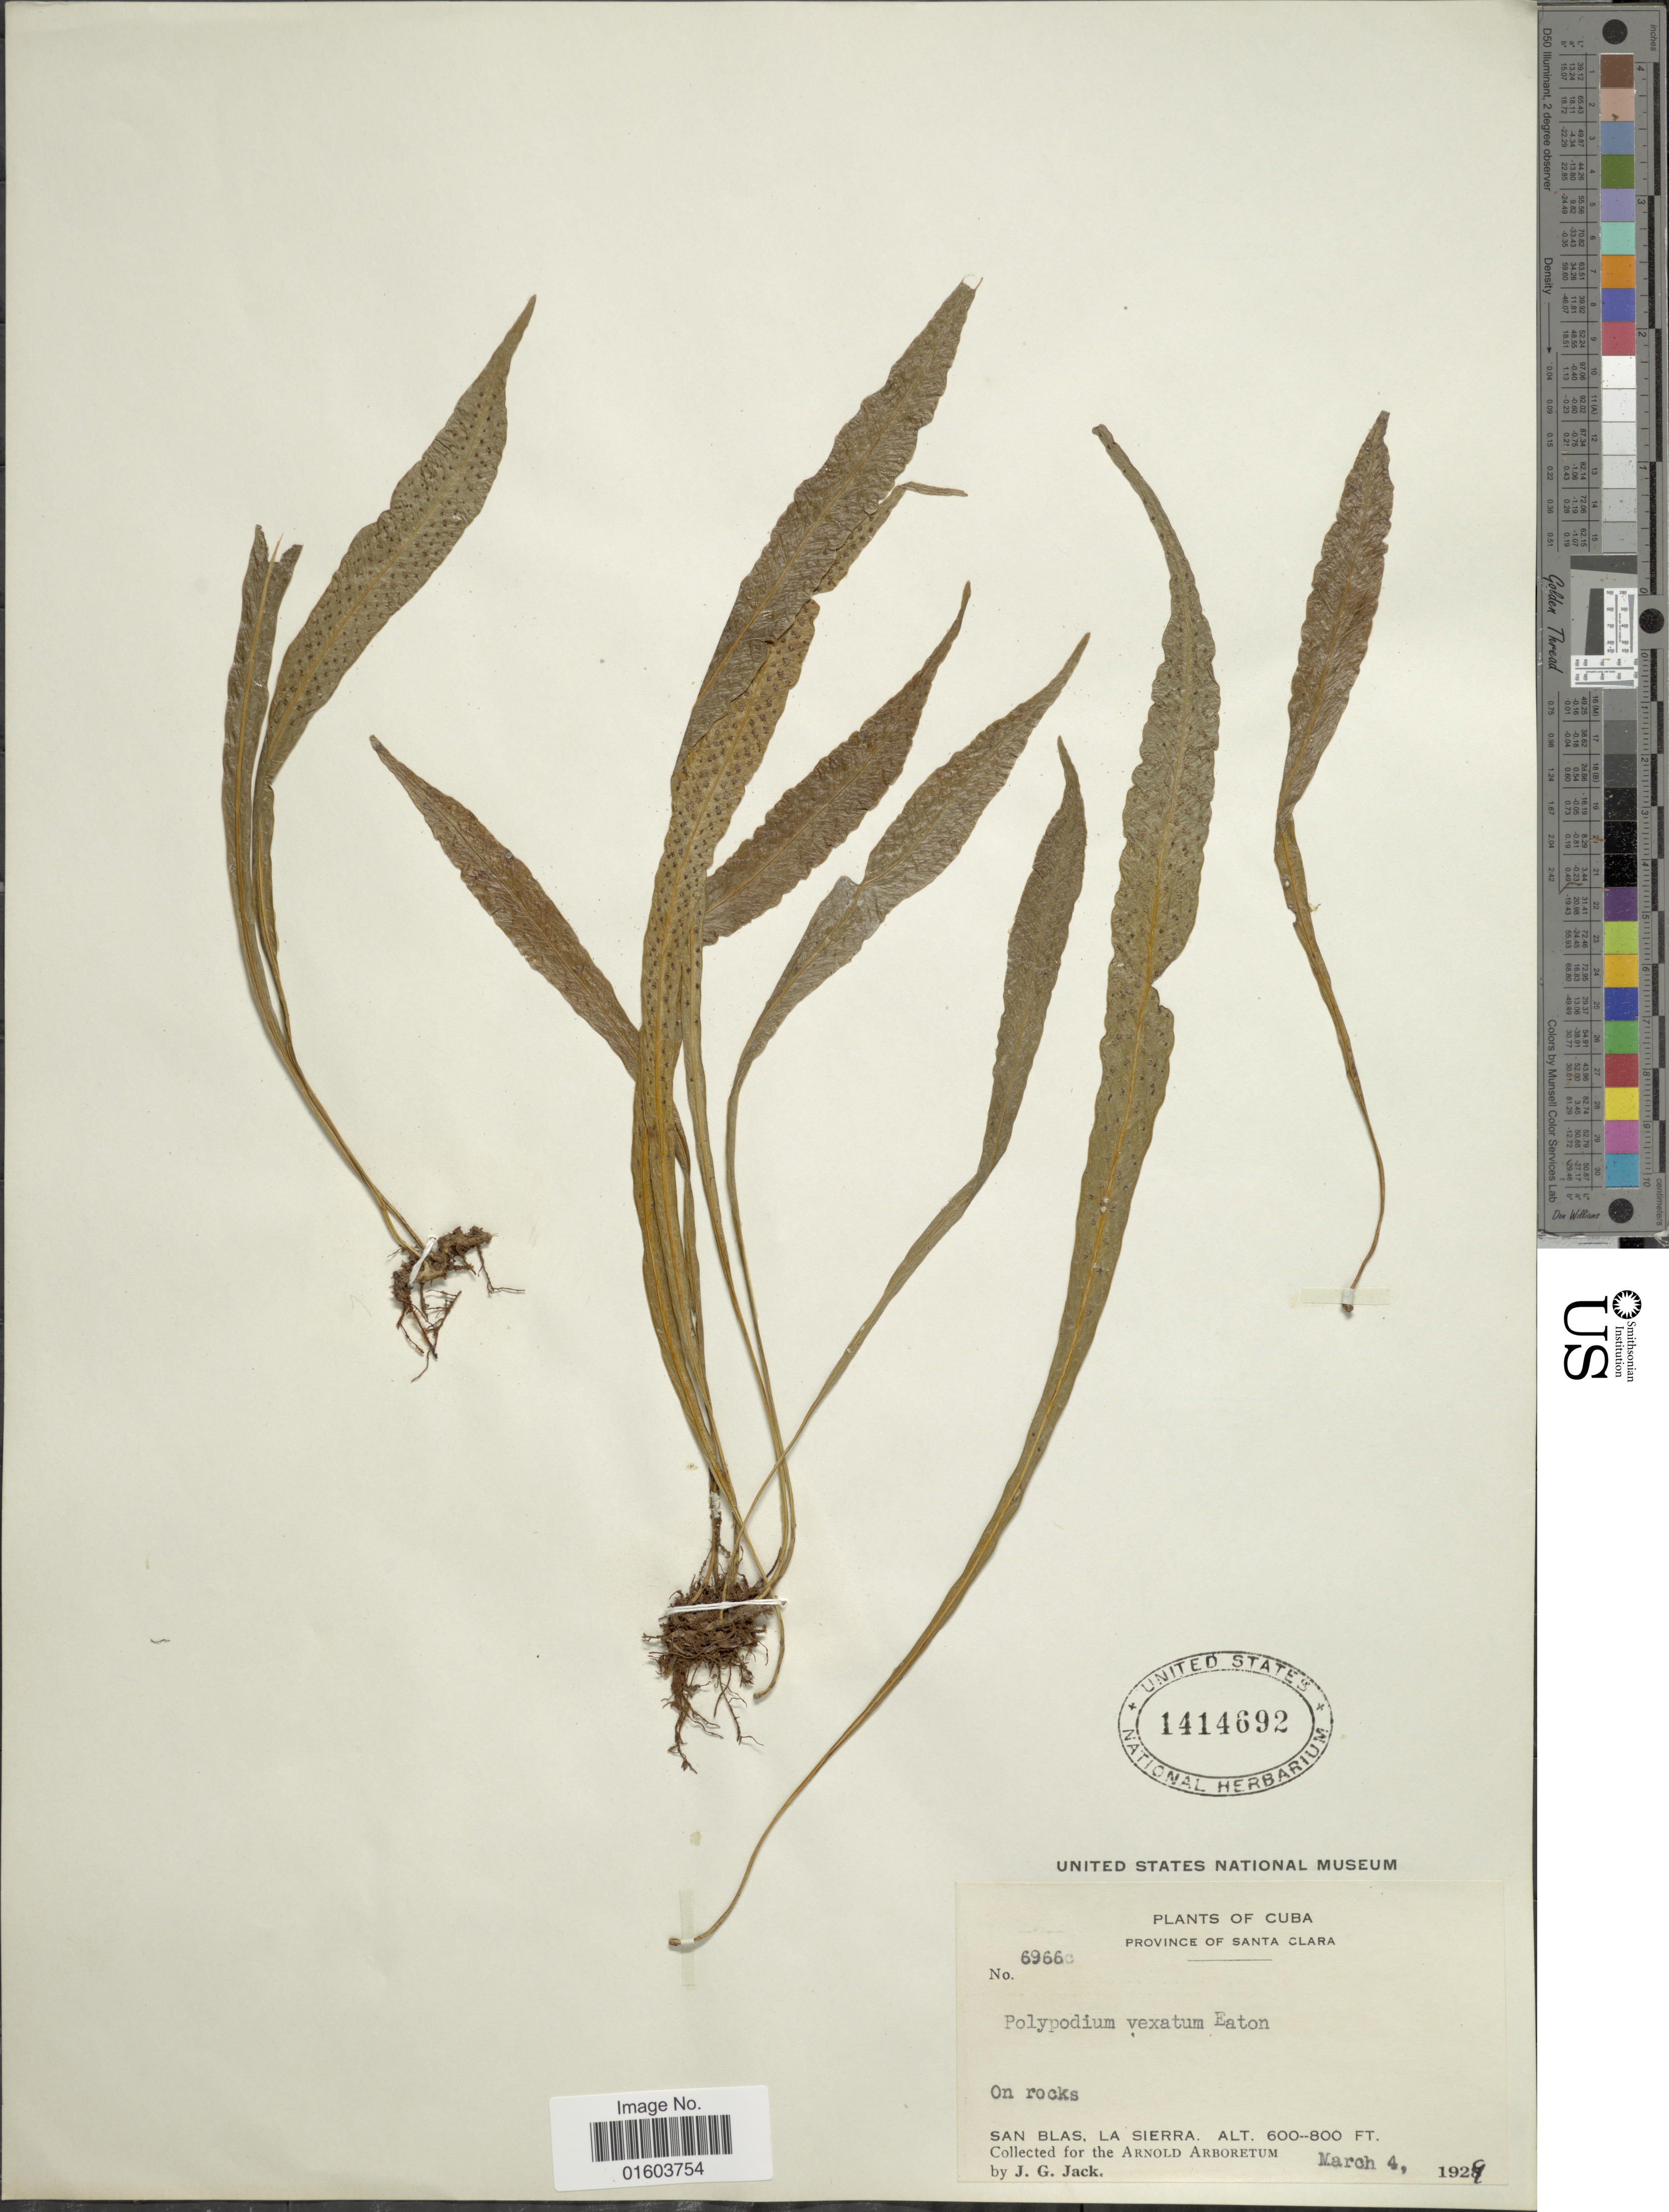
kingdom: Plantae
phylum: Tracheophyta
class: Polypodiopsida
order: Polypodiales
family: Polypodiaceae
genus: Campyloneurum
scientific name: Campyloneurum vexatum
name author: Ching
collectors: J. G. Jack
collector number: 6966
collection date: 1929-03-04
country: Cuba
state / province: Las Villas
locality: Cuba, Province of Santa Clara, San Blas, La Sierra.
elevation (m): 183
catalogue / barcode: US 1414692